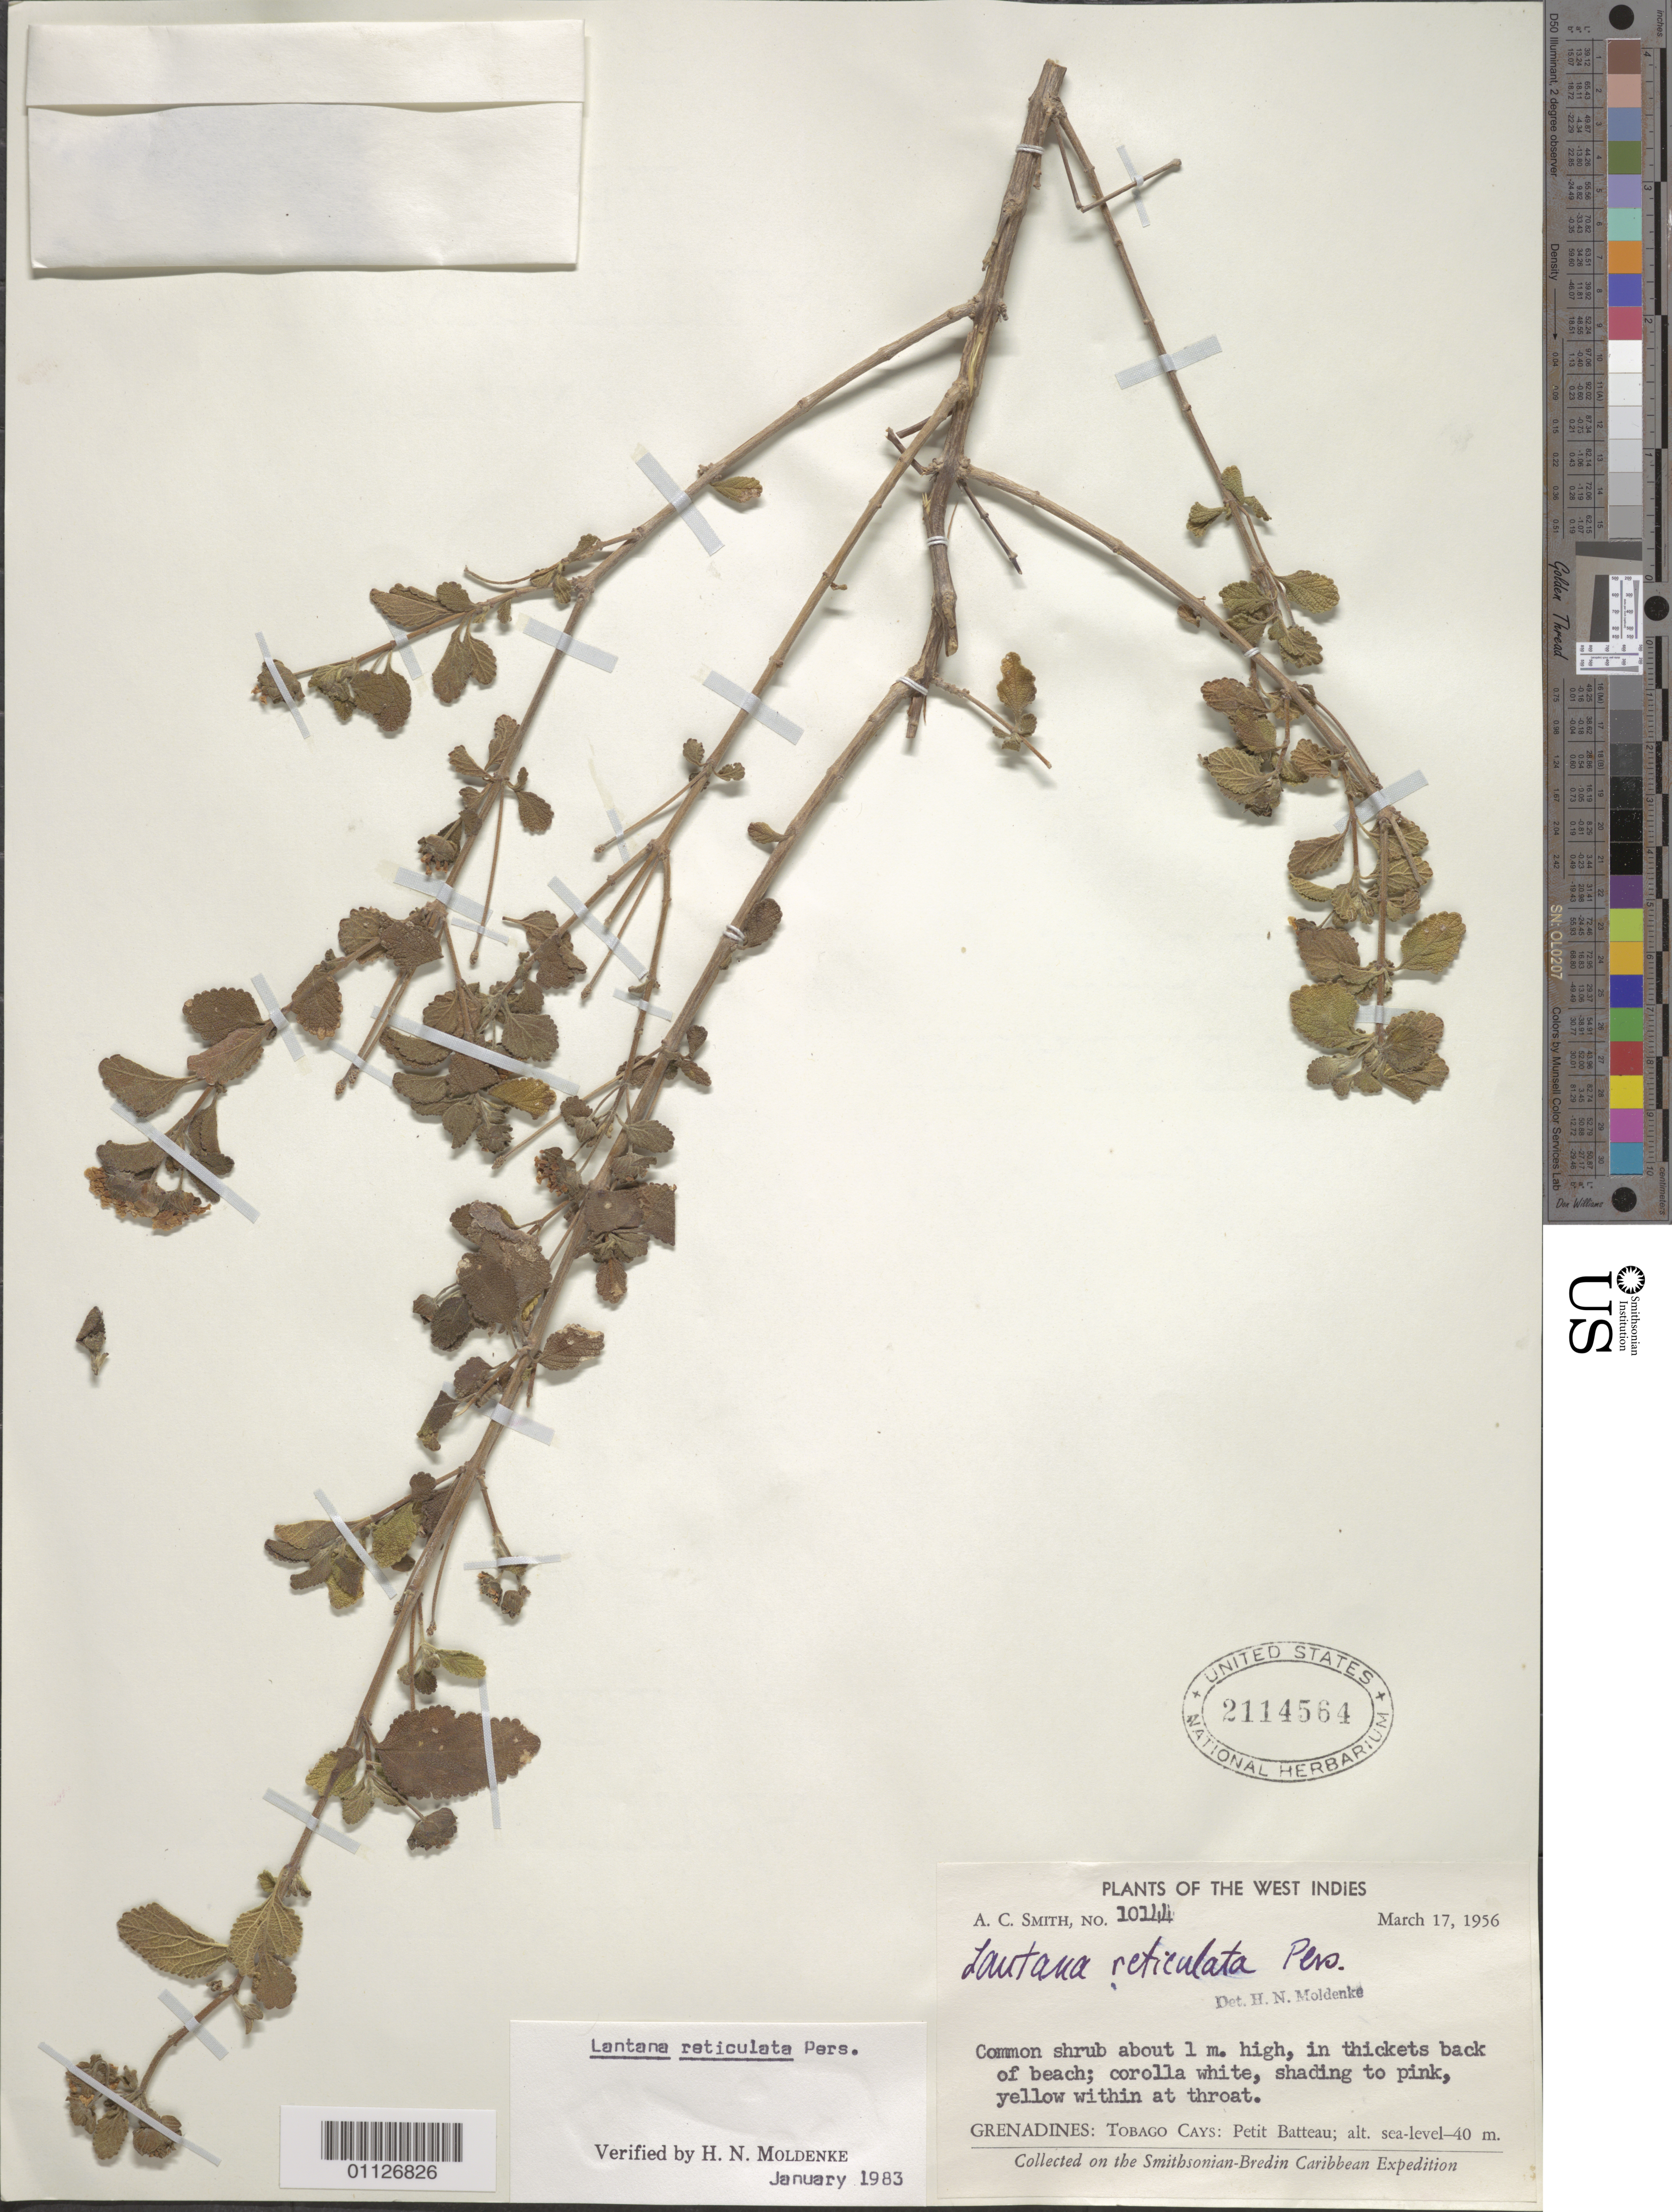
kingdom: Plantae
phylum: Tracheophyta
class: Magnoliopsida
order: Lamiales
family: Verbenaceae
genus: Lantana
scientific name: Lantana reticulata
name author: Pers.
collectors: A. C. Smith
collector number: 10144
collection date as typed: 17 Mar 1956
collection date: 1956-03-17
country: St. Vincent - Grenadines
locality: Tobago Cays: Petit Batteau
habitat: in thickets bakc of beach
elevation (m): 0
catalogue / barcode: US 2114564